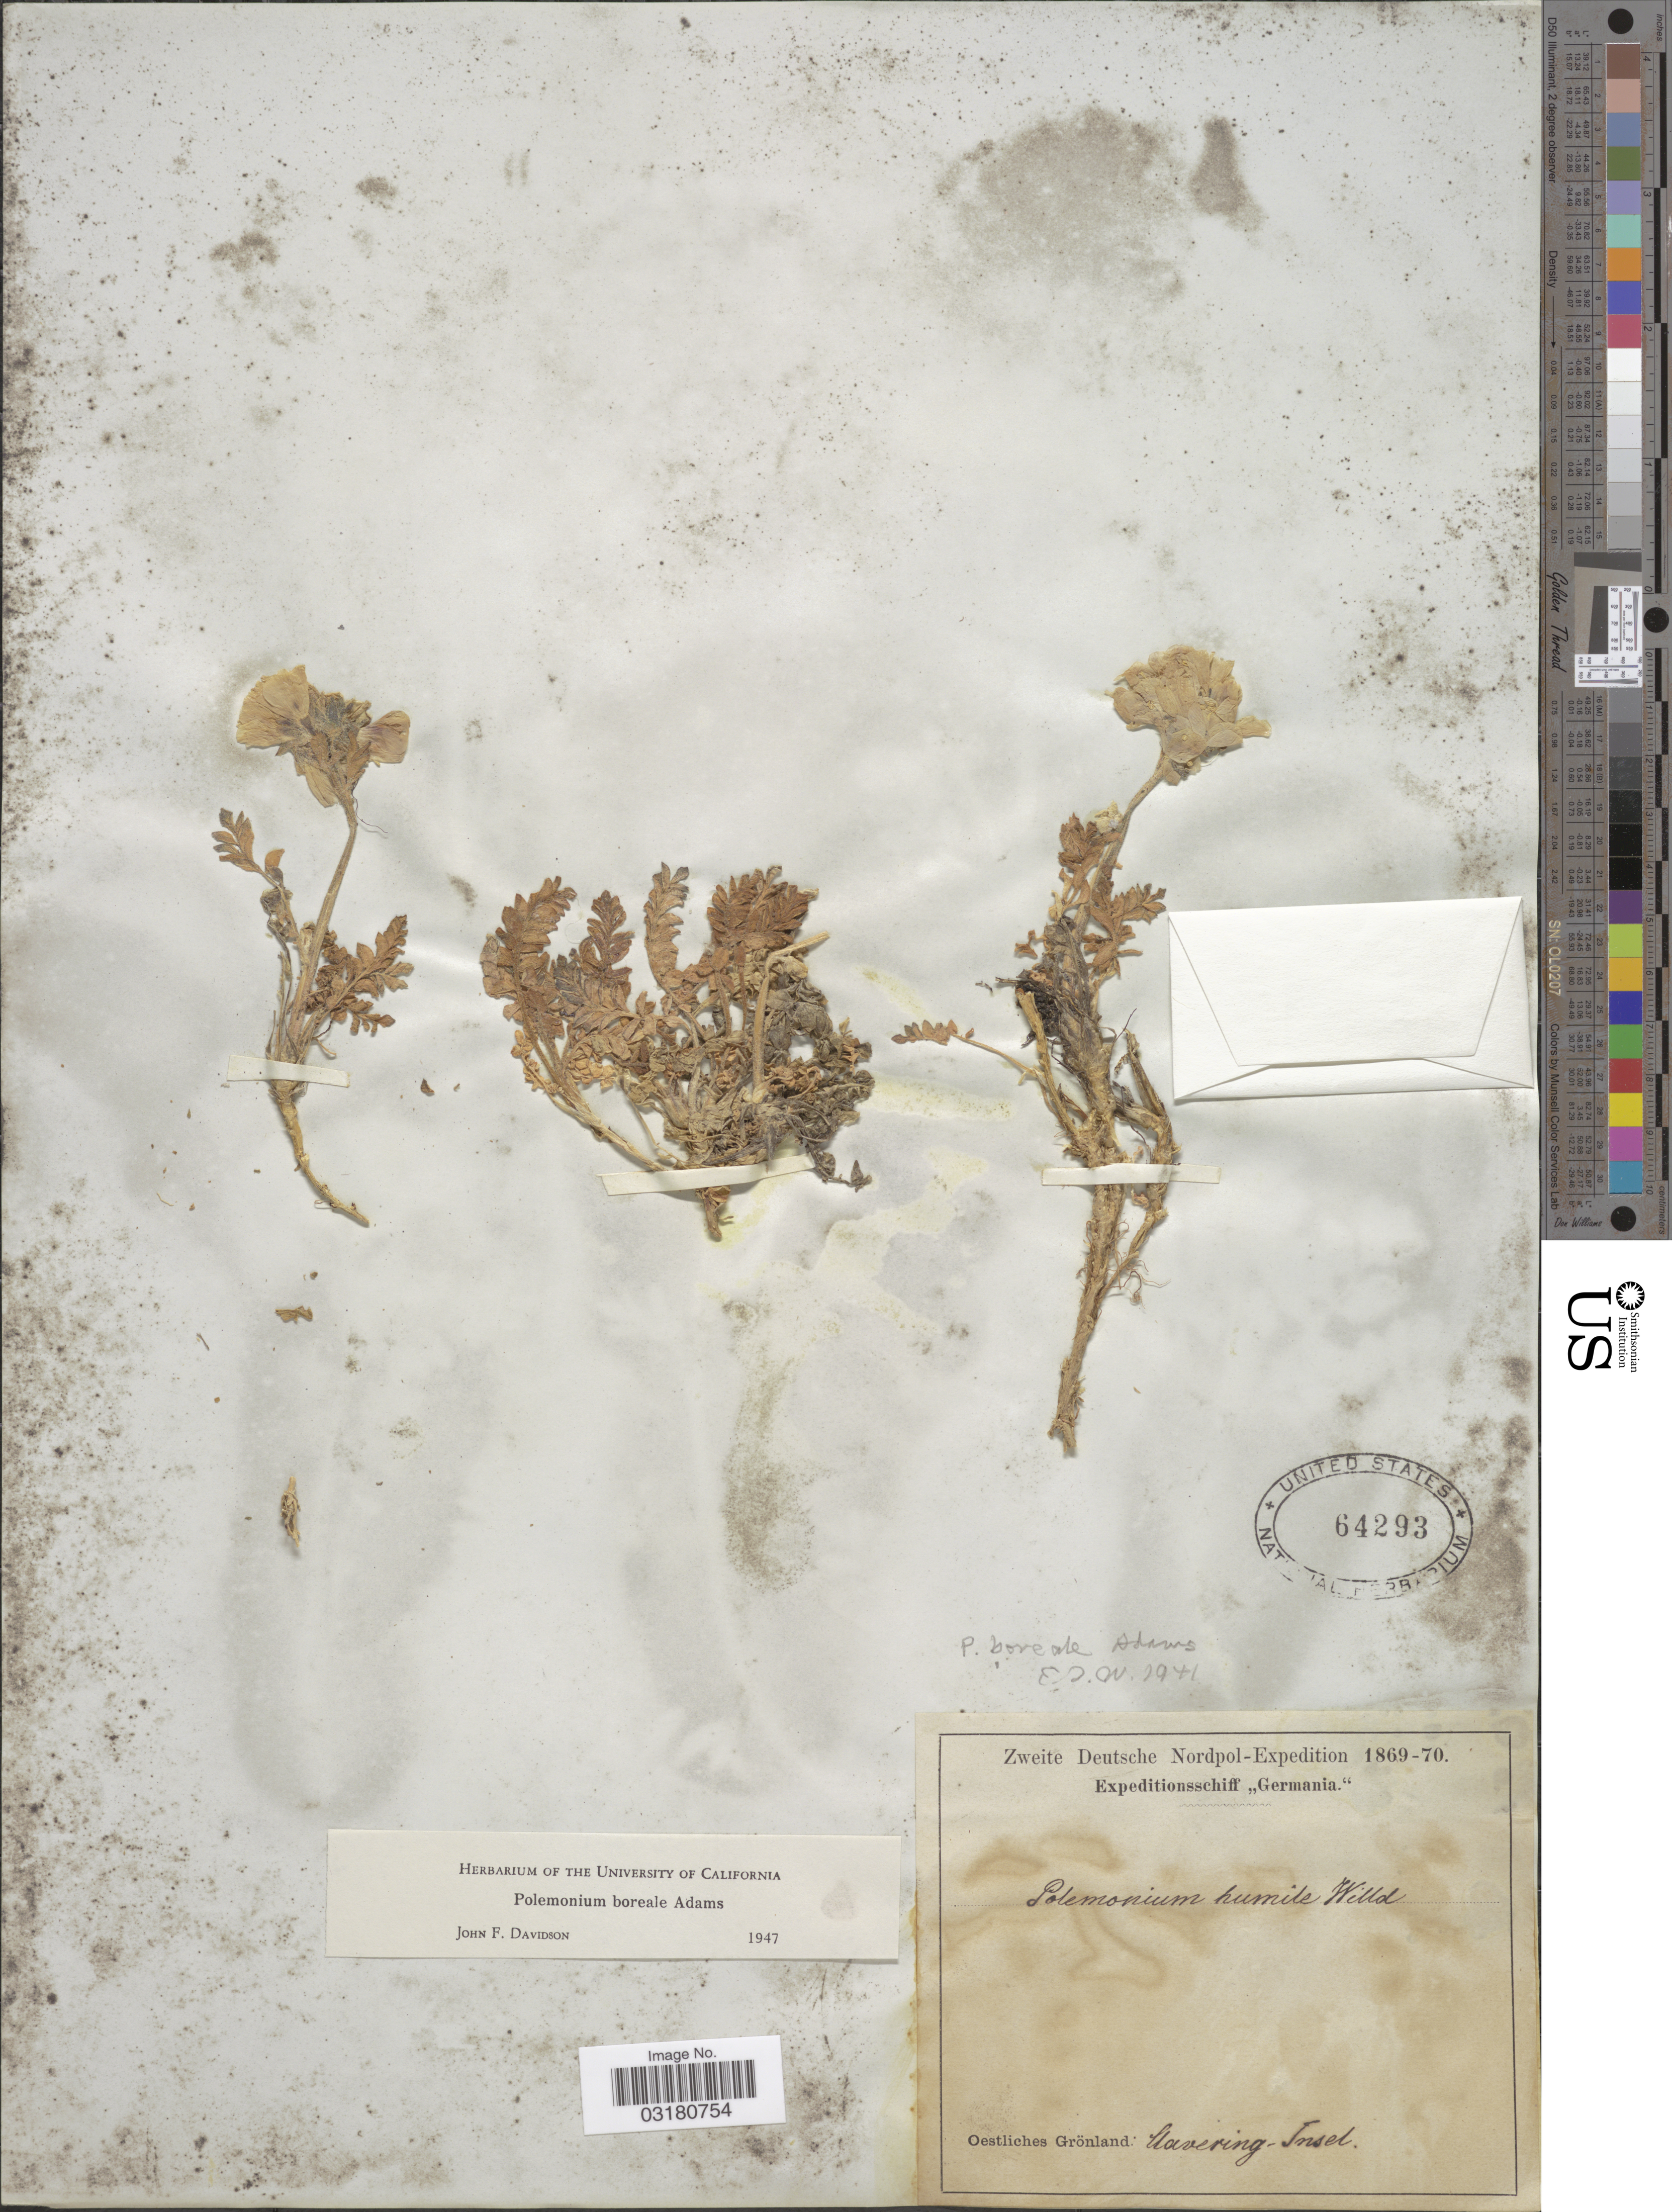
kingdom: Plantae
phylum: Tracheophyta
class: Magnoliopsida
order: Ericales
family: Polemoniaceae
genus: Polemonium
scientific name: Polemonium boreale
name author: Adams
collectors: Zweite Deutsche Nordpol-Expedition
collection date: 1869/1870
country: Greenland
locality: Oestliches Grönland: Clavering-Insel.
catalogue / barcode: US 64293